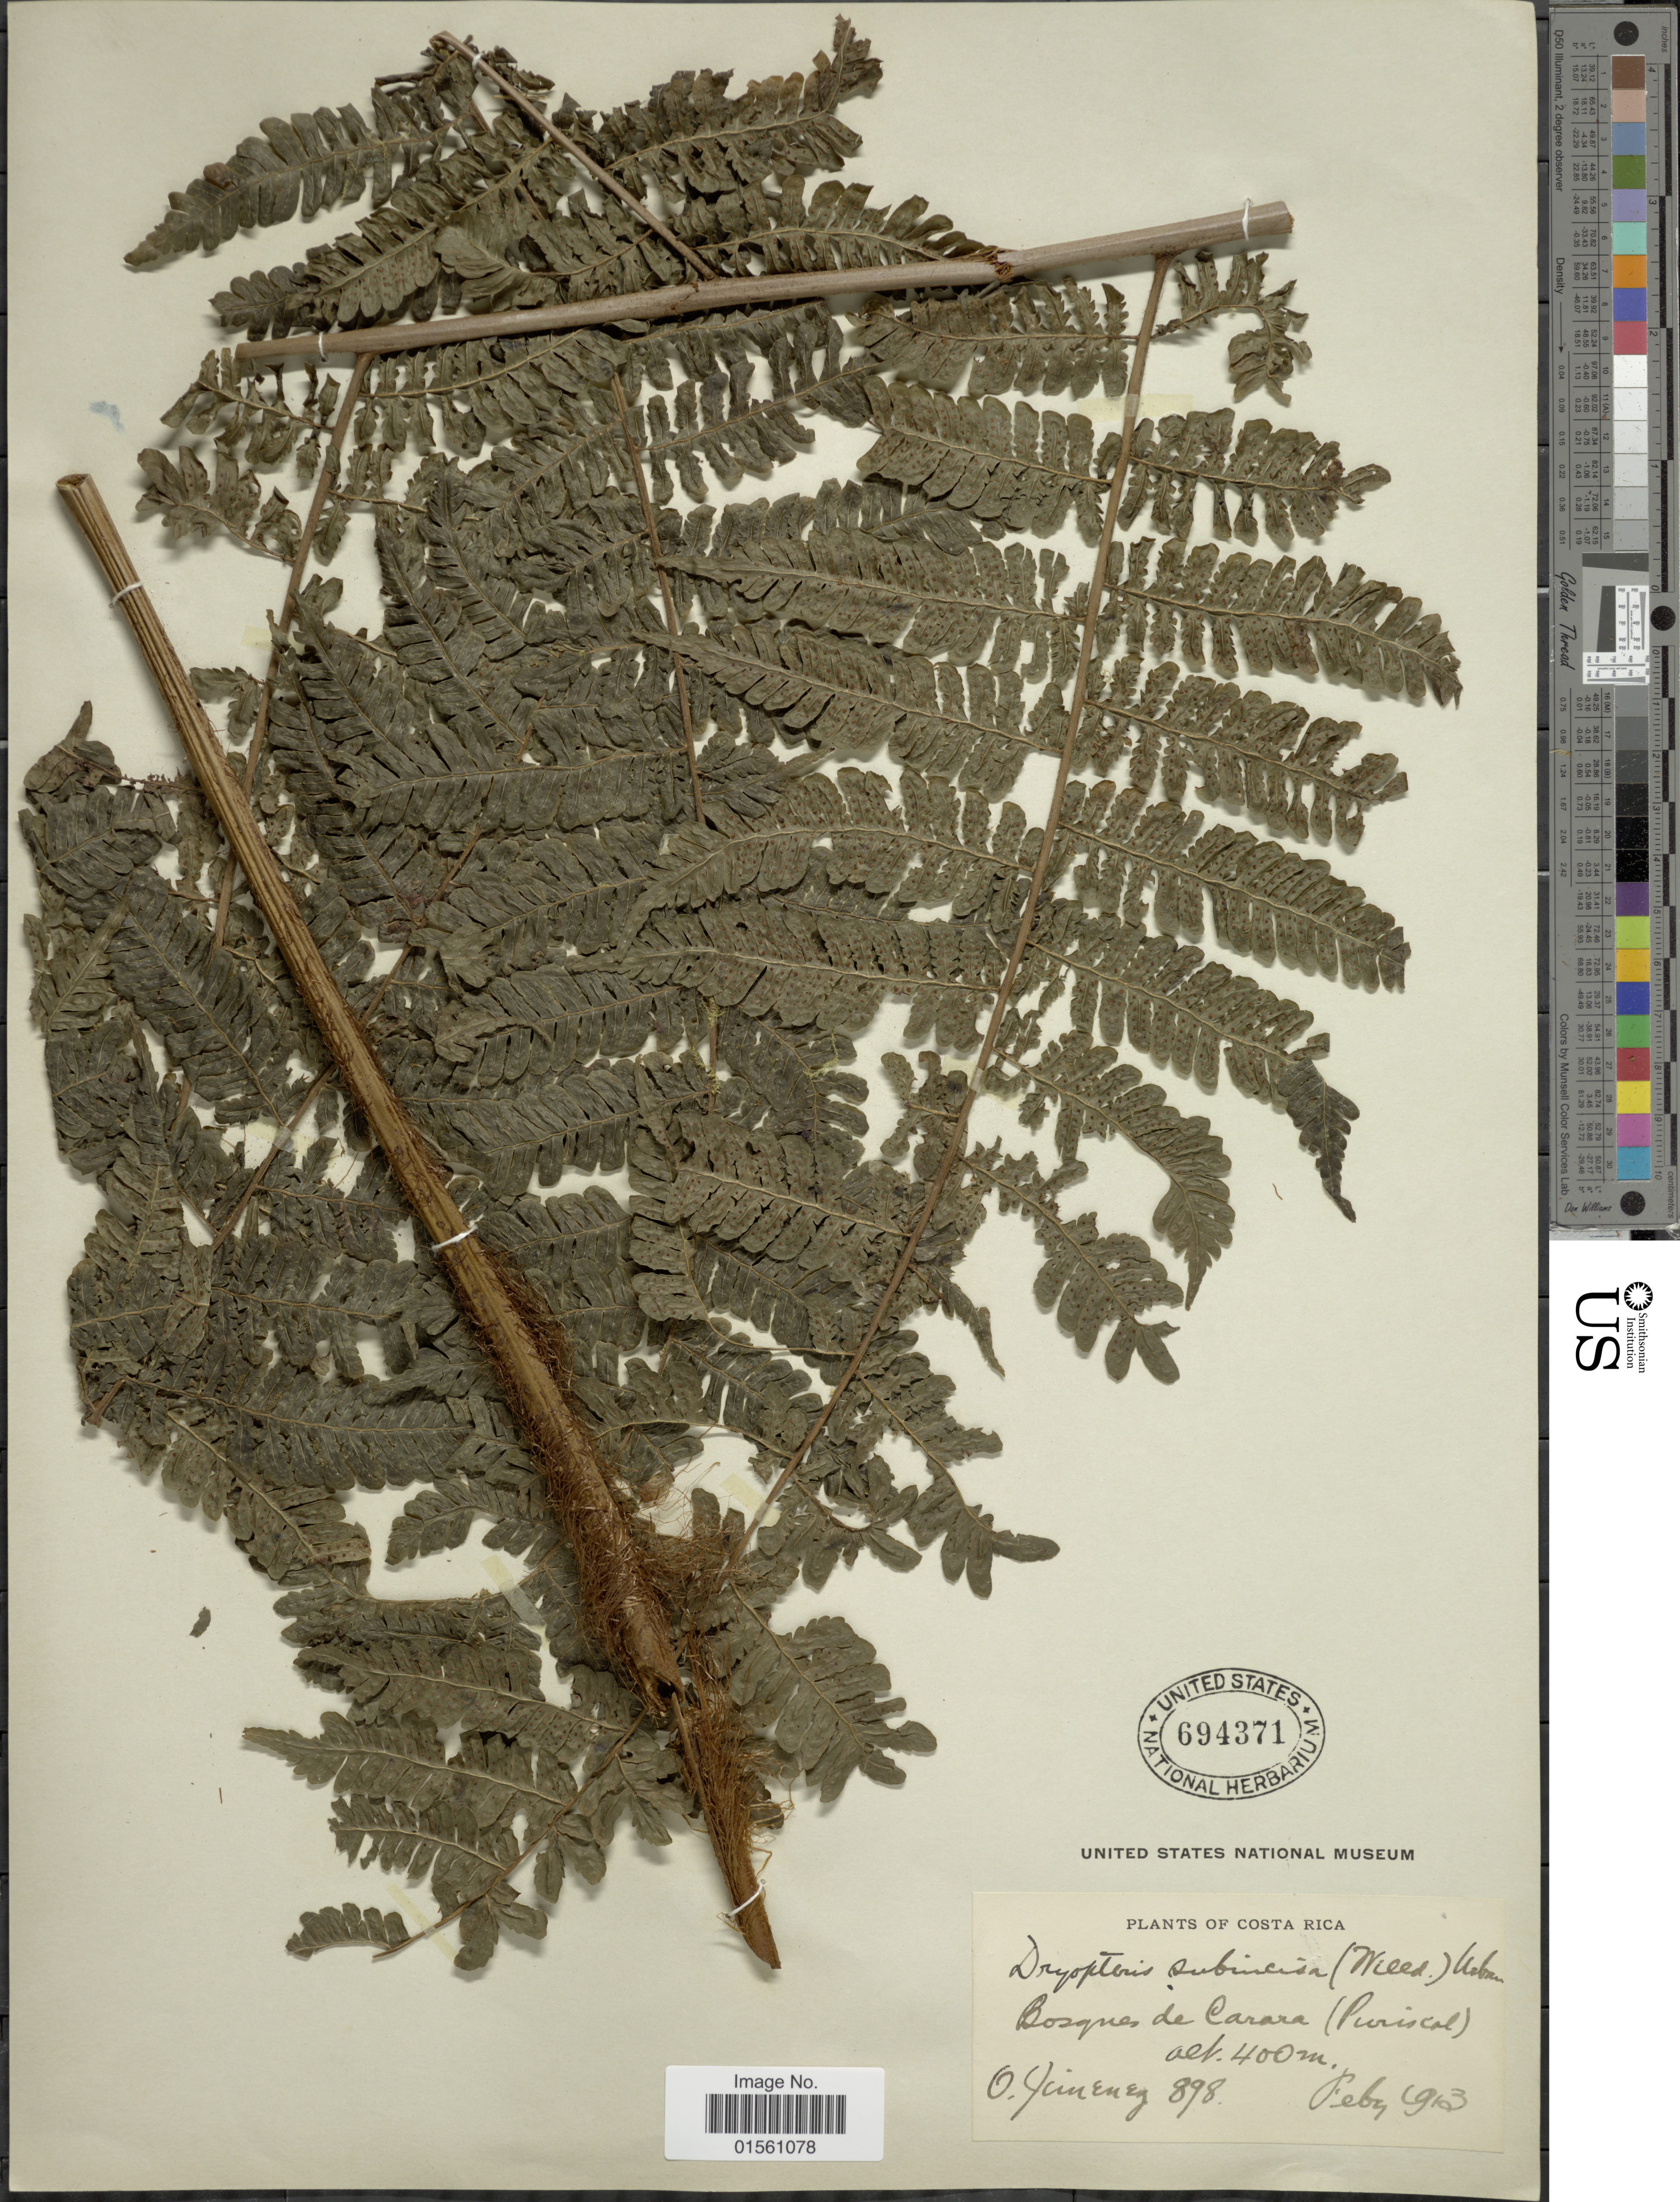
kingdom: Plantae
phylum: Tracheophyta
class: Polypodiopsida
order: Polypodiales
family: Dryopteridaceae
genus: Megalastrum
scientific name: Megalastrum subincisum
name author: (Willd.) A.R. Sm. & R.C. Moran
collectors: O. Jimenez L.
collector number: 898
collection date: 1913-02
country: Costa Rica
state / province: San José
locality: Bosques de Carara (Puriscal)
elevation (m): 400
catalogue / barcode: US 694371